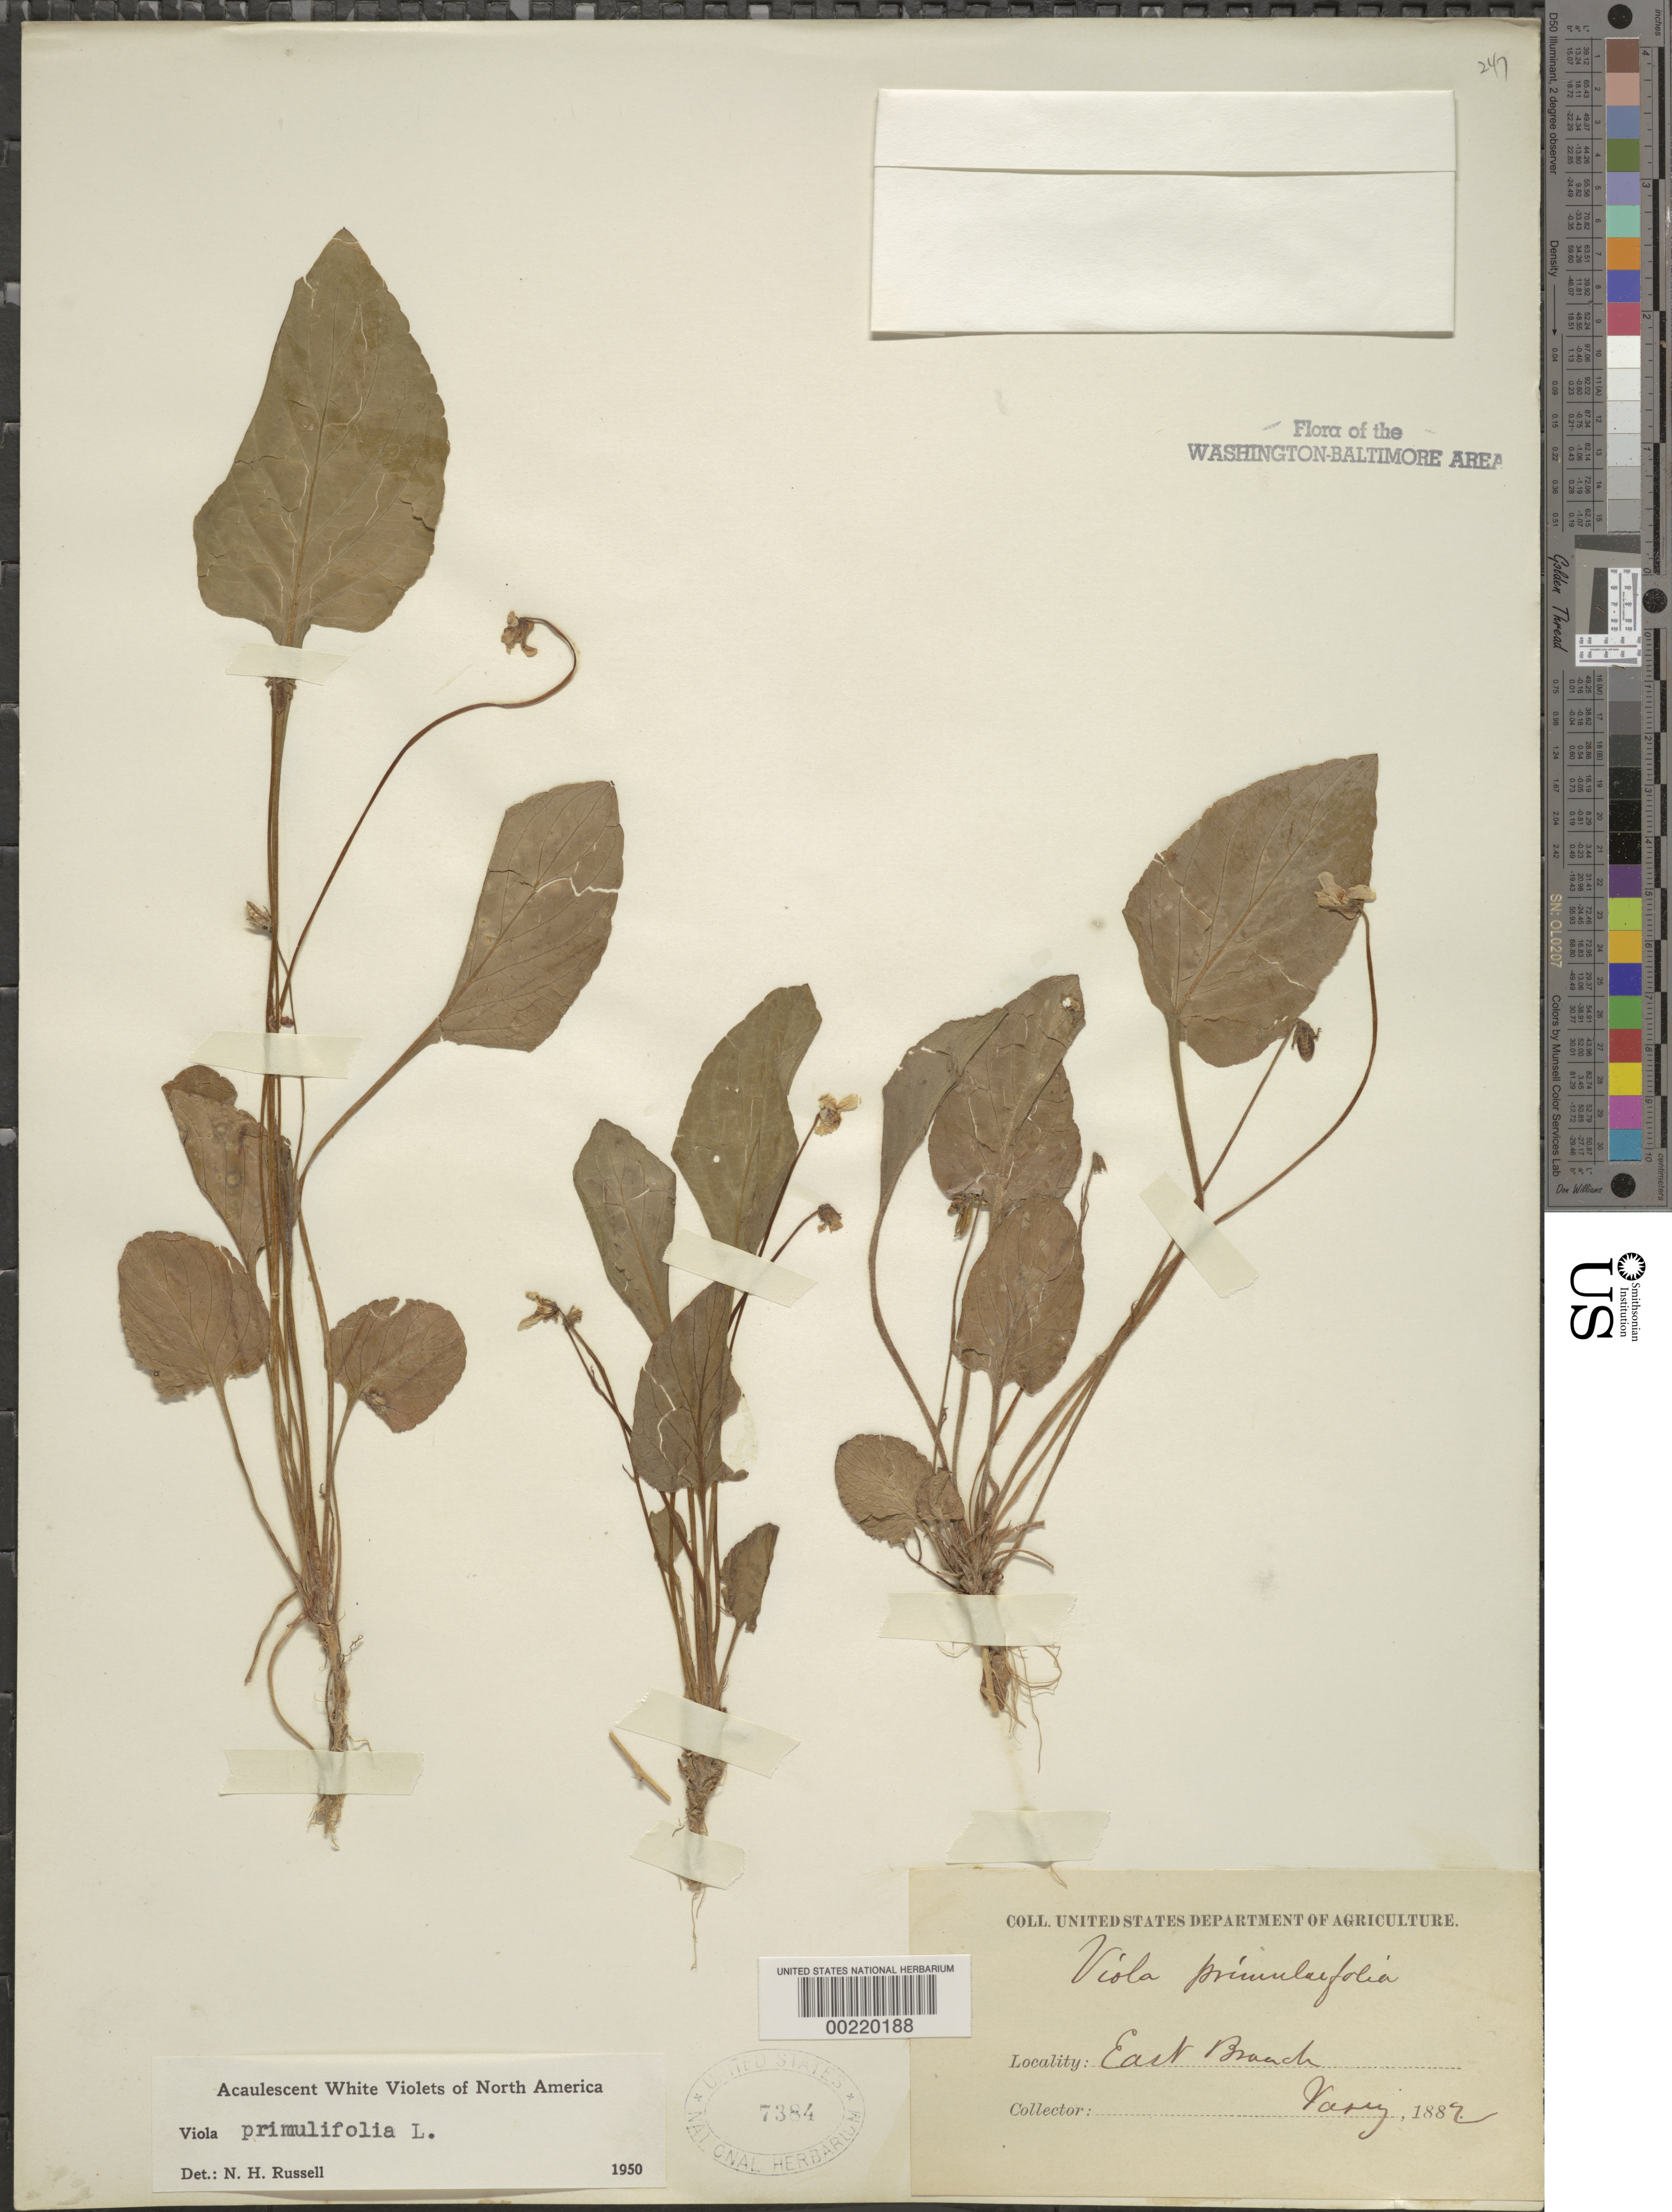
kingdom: Plantae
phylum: Tracheophyta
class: Magnoliopsida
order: Malpighiales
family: Violaceae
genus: Viola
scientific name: Viola primulifolia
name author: L.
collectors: G. Vasey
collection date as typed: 1882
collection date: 1882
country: United States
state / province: District of Columbia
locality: Eastern Branch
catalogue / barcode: US 7384